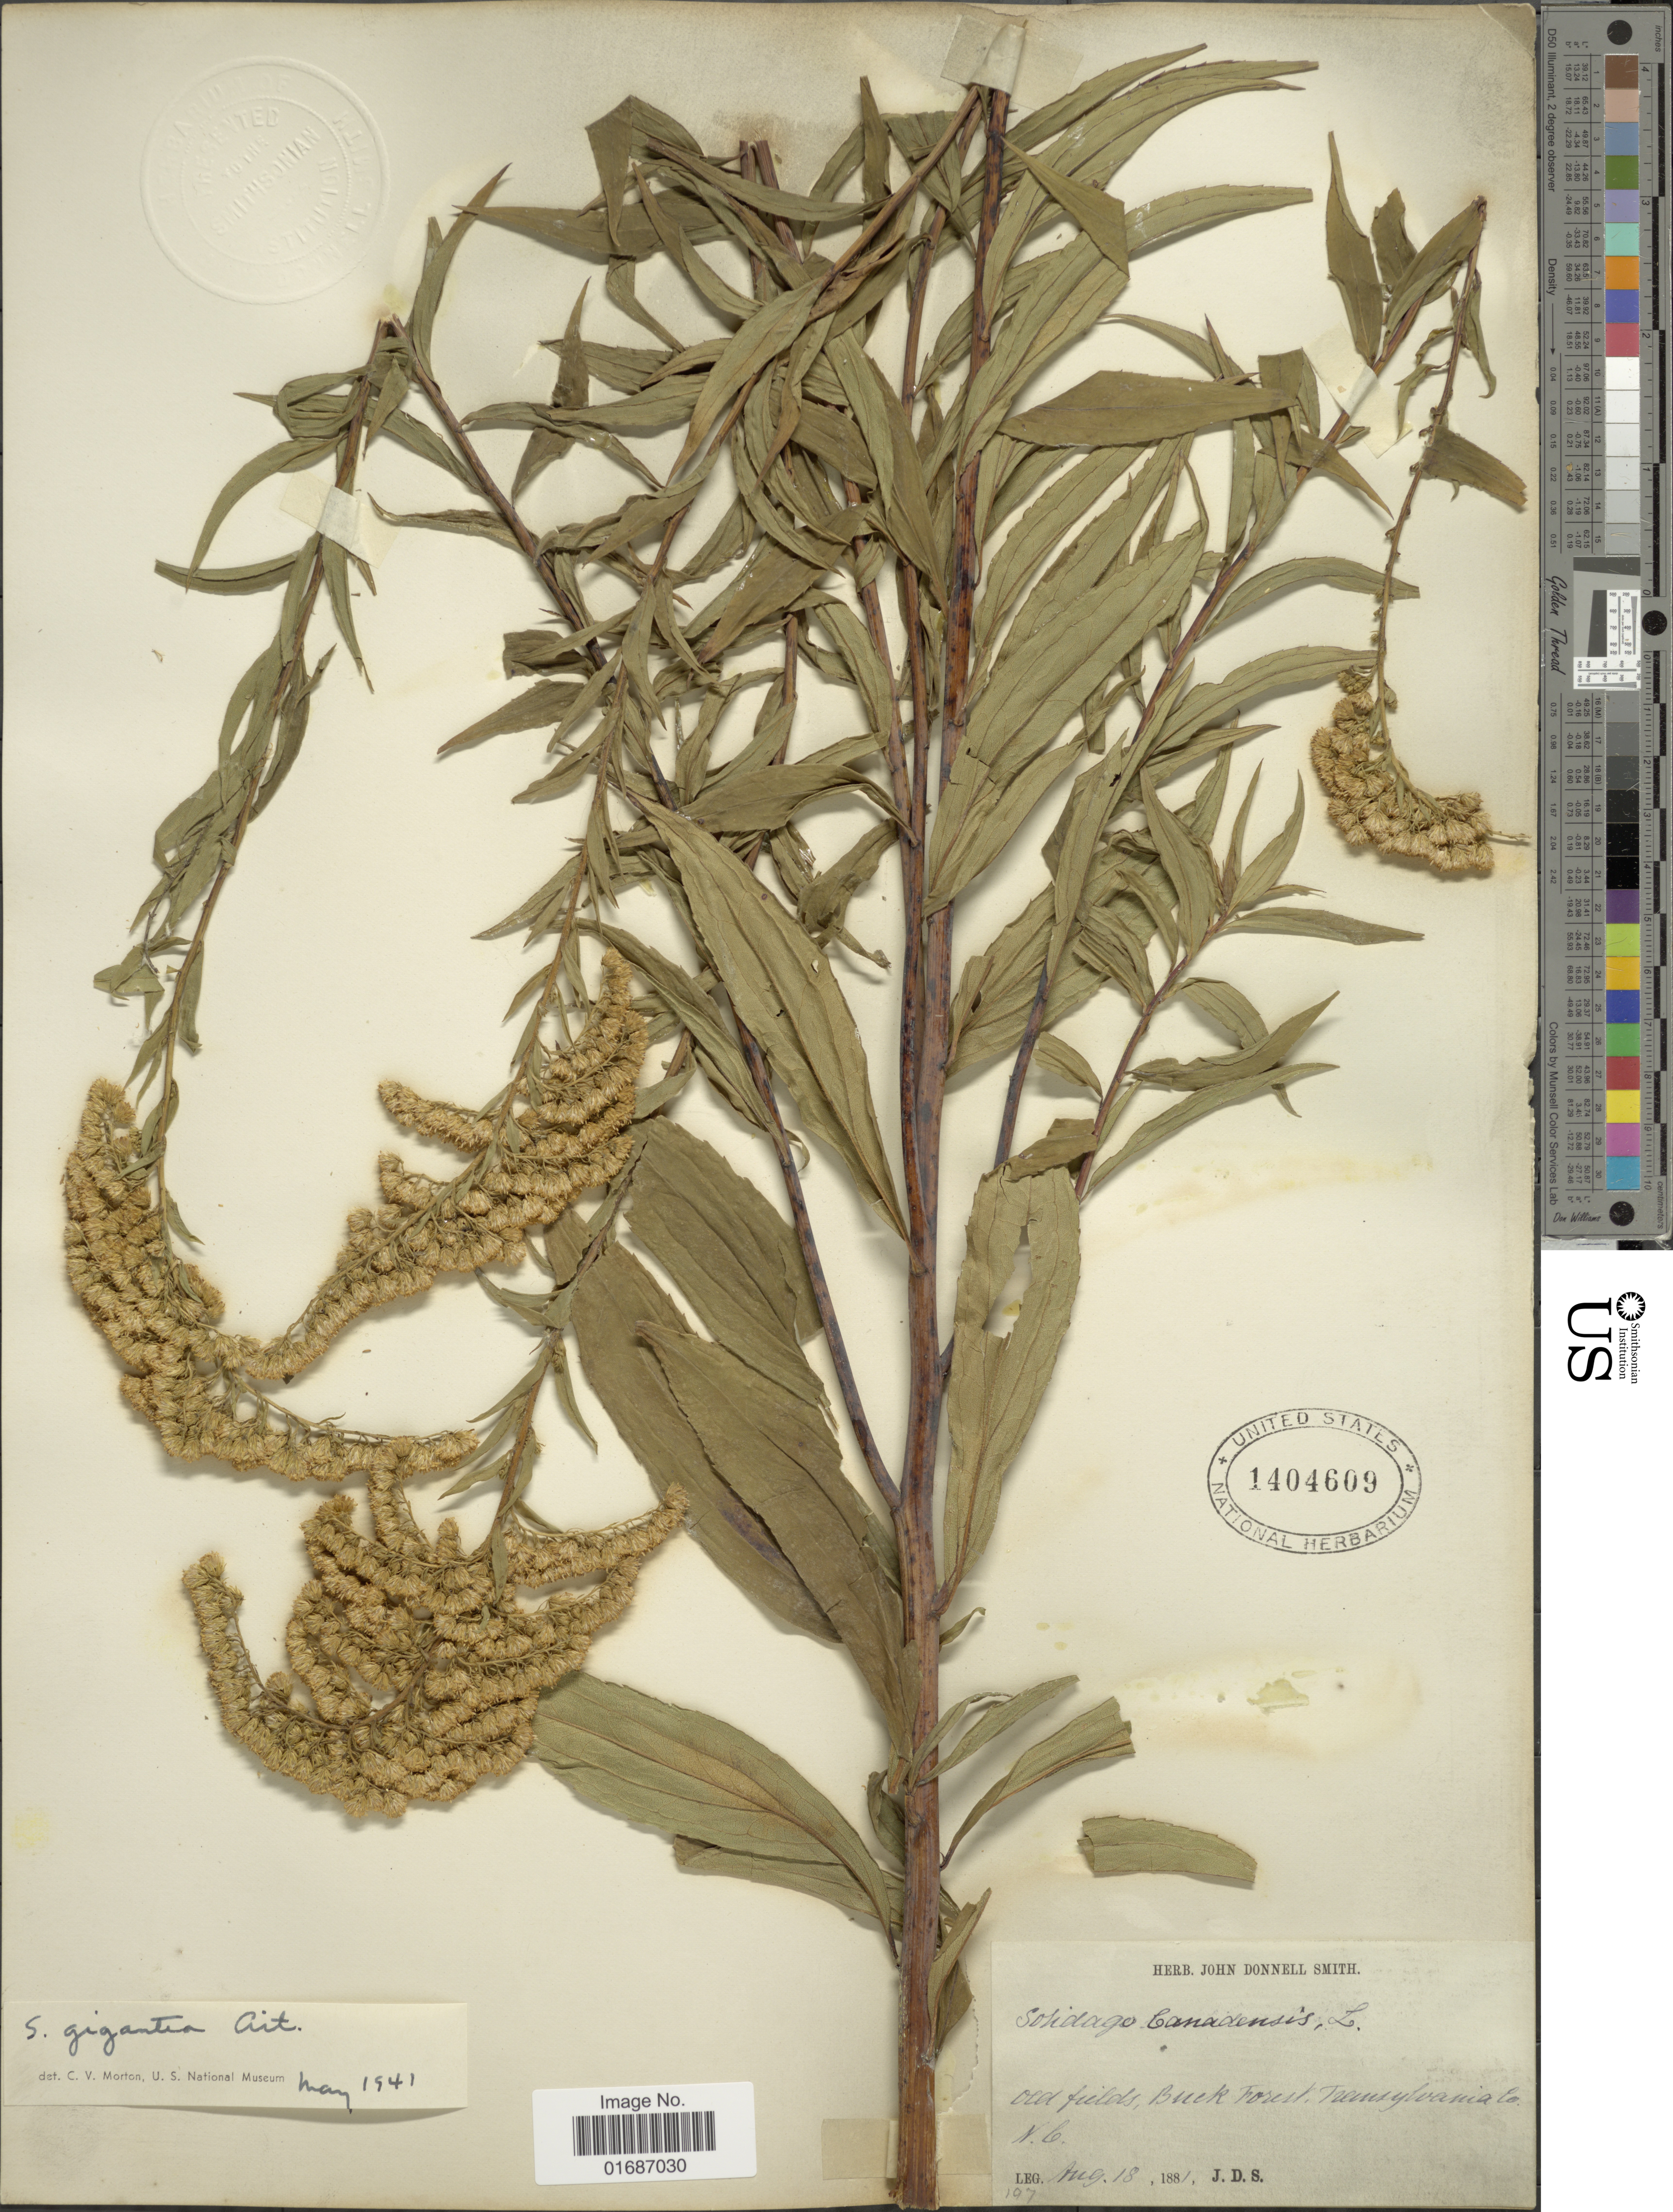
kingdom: Plantae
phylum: Tracheophyta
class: Magnoliopsida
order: Asterales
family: Asteraceae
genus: Solidago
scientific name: Solidago gigantea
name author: Aiton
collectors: J. Donnell Smith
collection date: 1881-08-18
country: United States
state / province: North Carolina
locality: Old Fields, Buck Forest, Transylvania Co, N. C.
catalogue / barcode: US 1404609